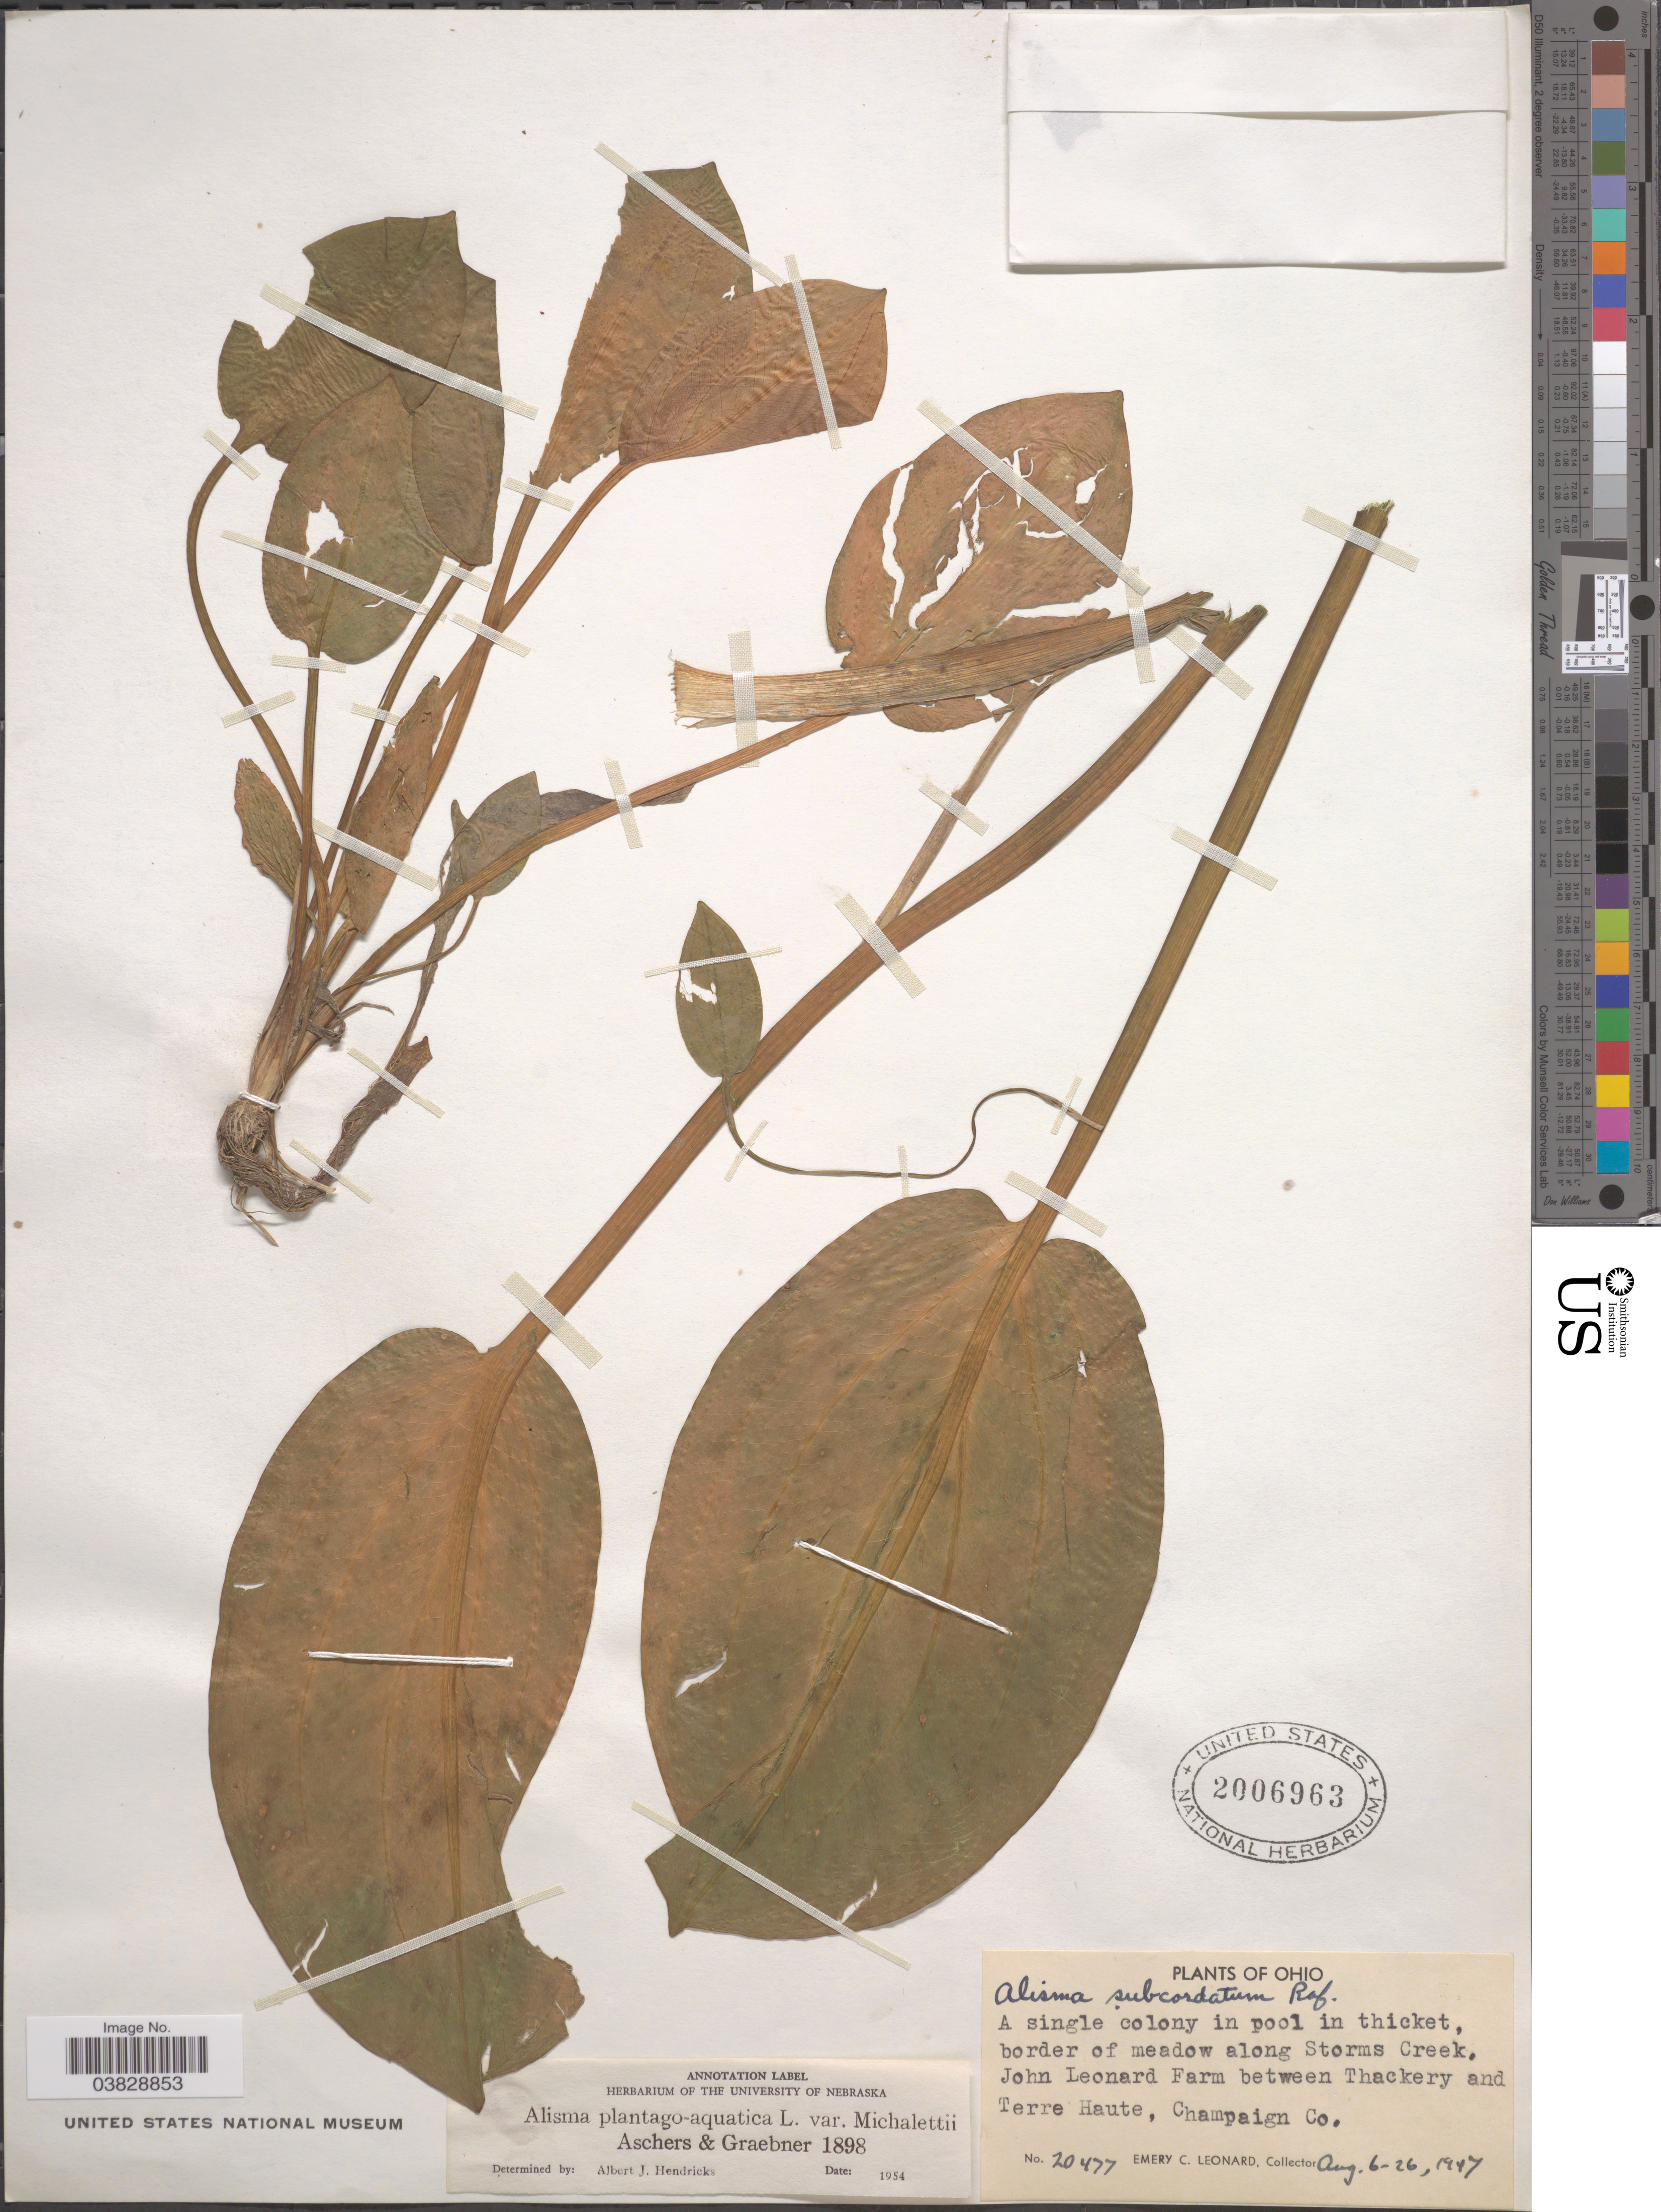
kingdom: Plantae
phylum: Tracheophyta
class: Liliopsida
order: Alismatales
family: Alismataceae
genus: Alisma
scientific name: Alisma plantago-aquatica var. michaletii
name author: (Asch. & Graebn.) Buchenau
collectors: E. C. Leonard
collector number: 20477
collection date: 1947-08-06/1947-08-26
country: United States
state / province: Ohio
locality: A single colony in pool in thicket, border of meadow along Storms Creek, John Leonard Farm between Thackery and Terre Haute, Champaign Co.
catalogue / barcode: US 2006963